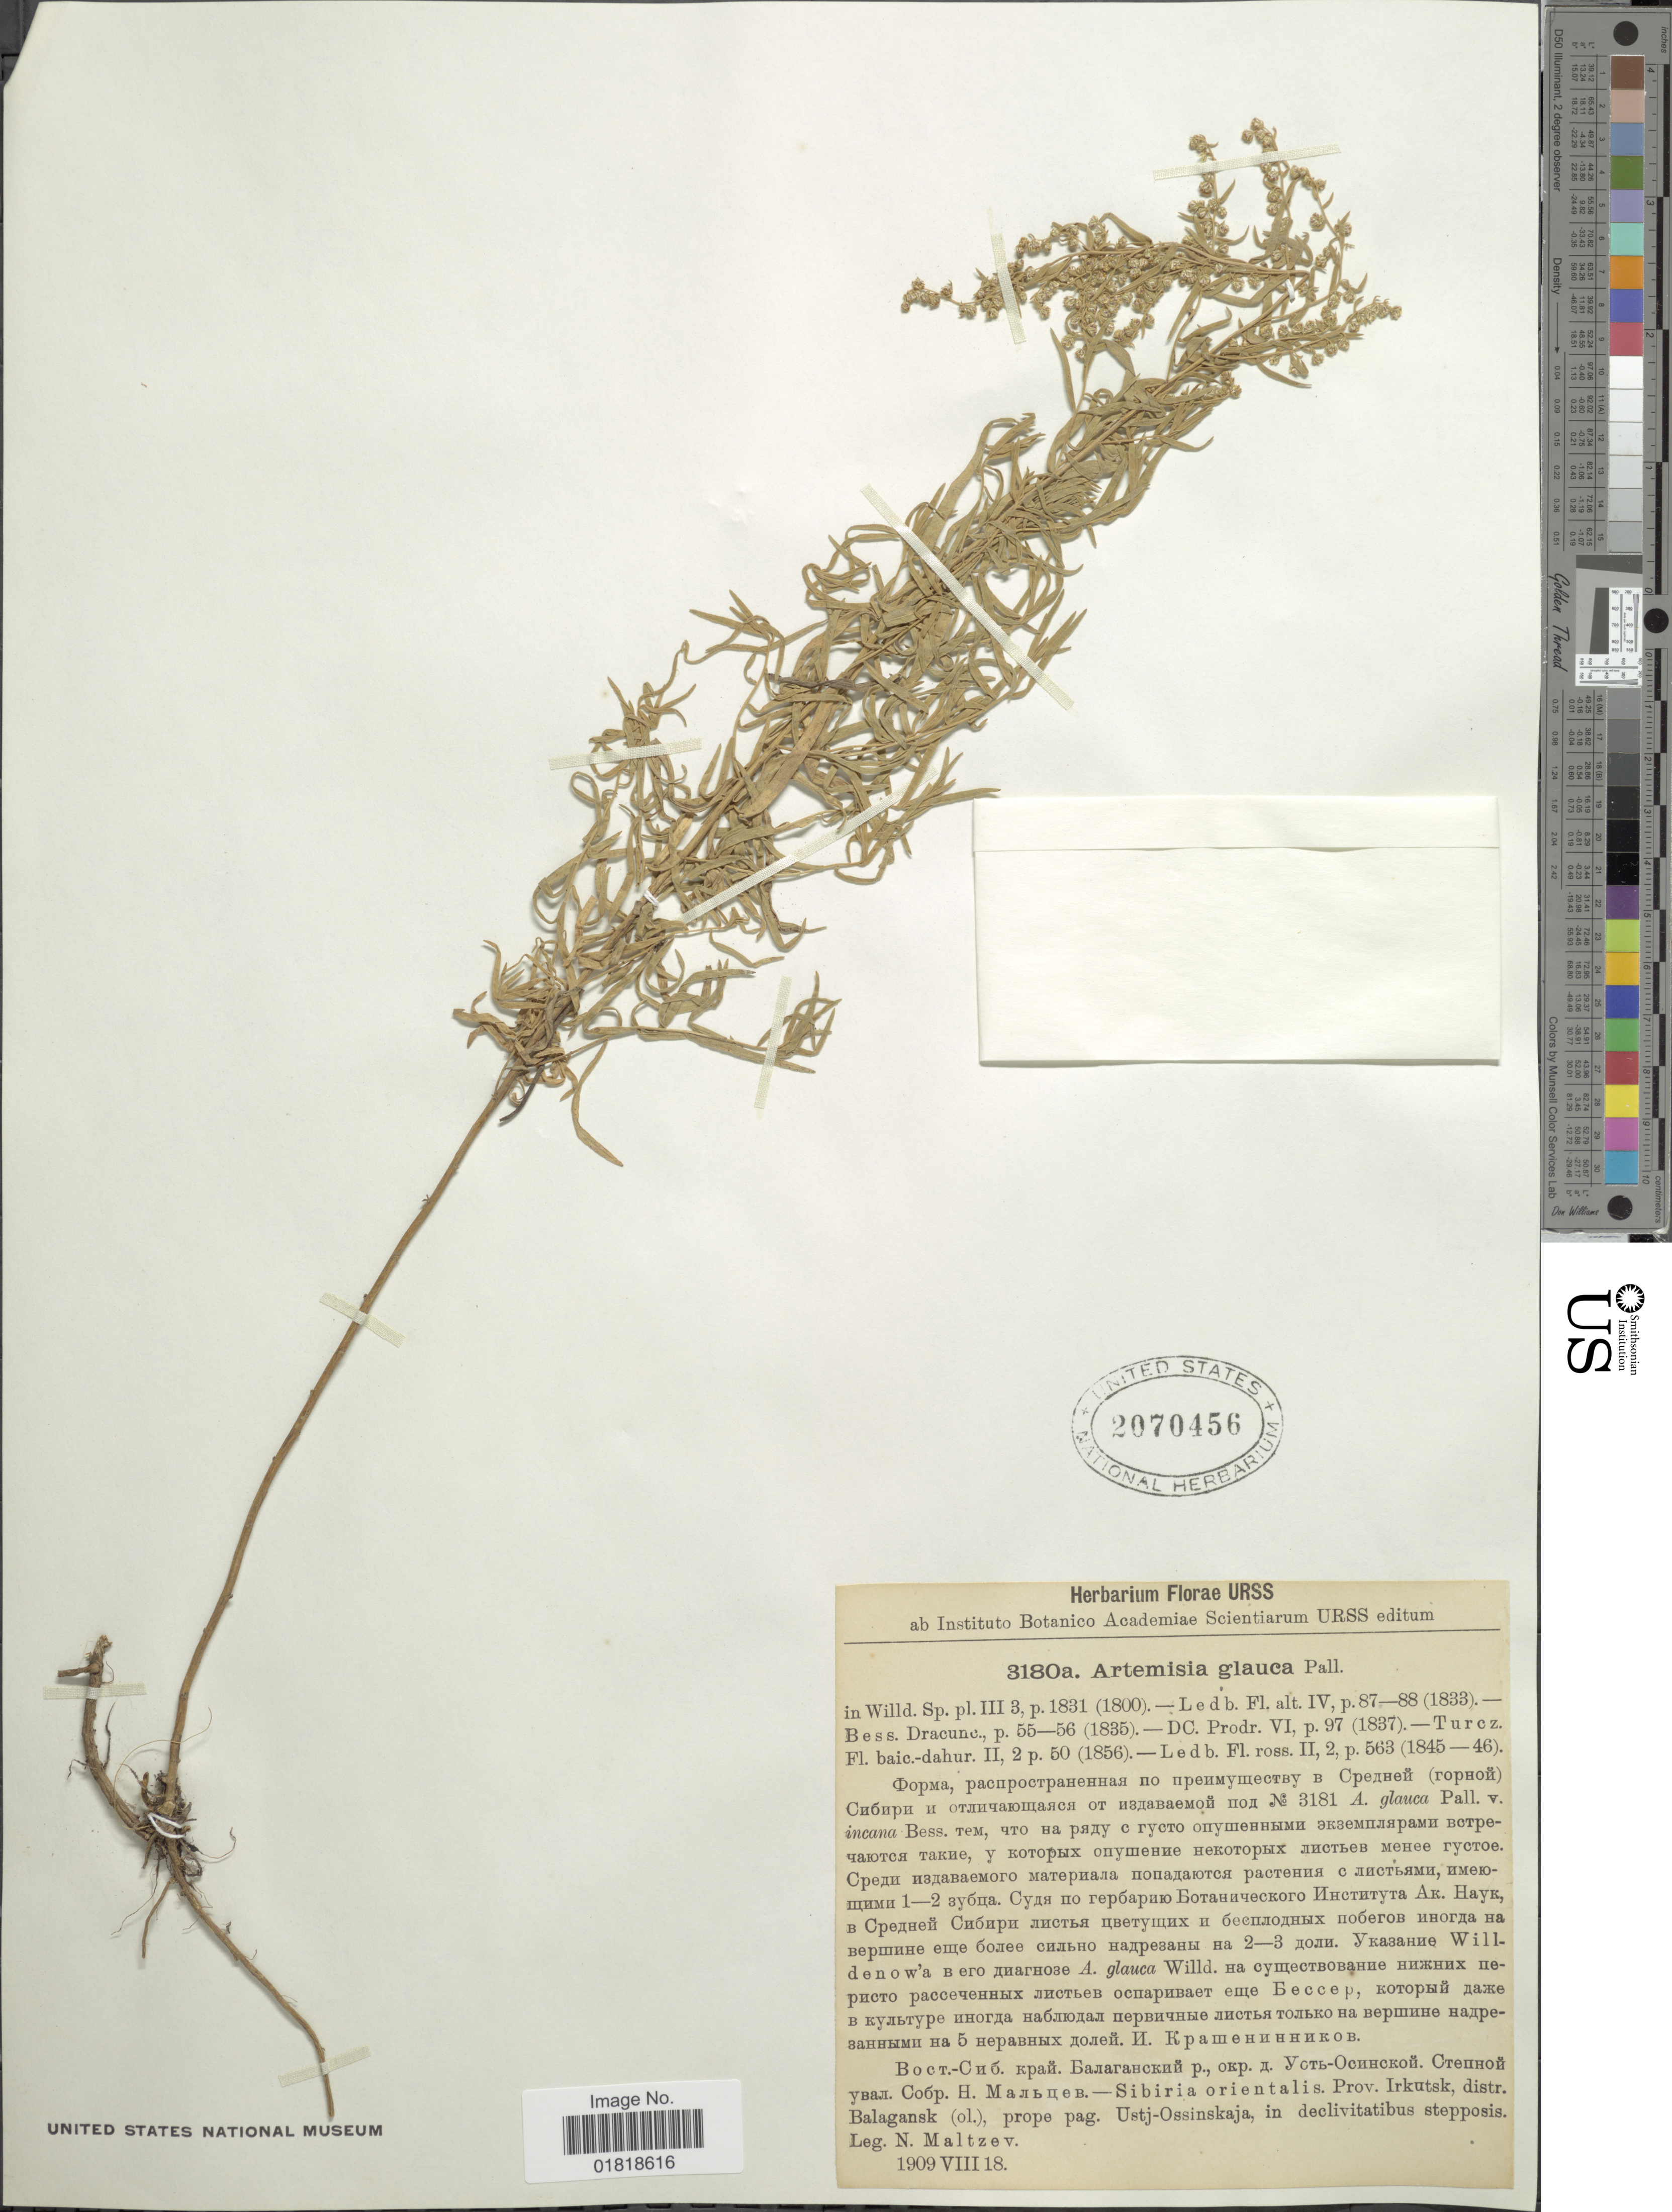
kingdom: Plantae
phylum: Tracheophyta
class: Magnoliopsida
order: Asterales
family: Asteraceae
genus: Artemisia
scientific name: Artemisia glauca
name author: Pall. ex Willd.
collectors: N. Maltzev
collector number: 3180a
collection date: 1909-08-18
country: Russian Federation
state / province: Irkutsk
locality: Sibiria orientalis, distr. Balagnask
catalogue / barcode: US 2070456